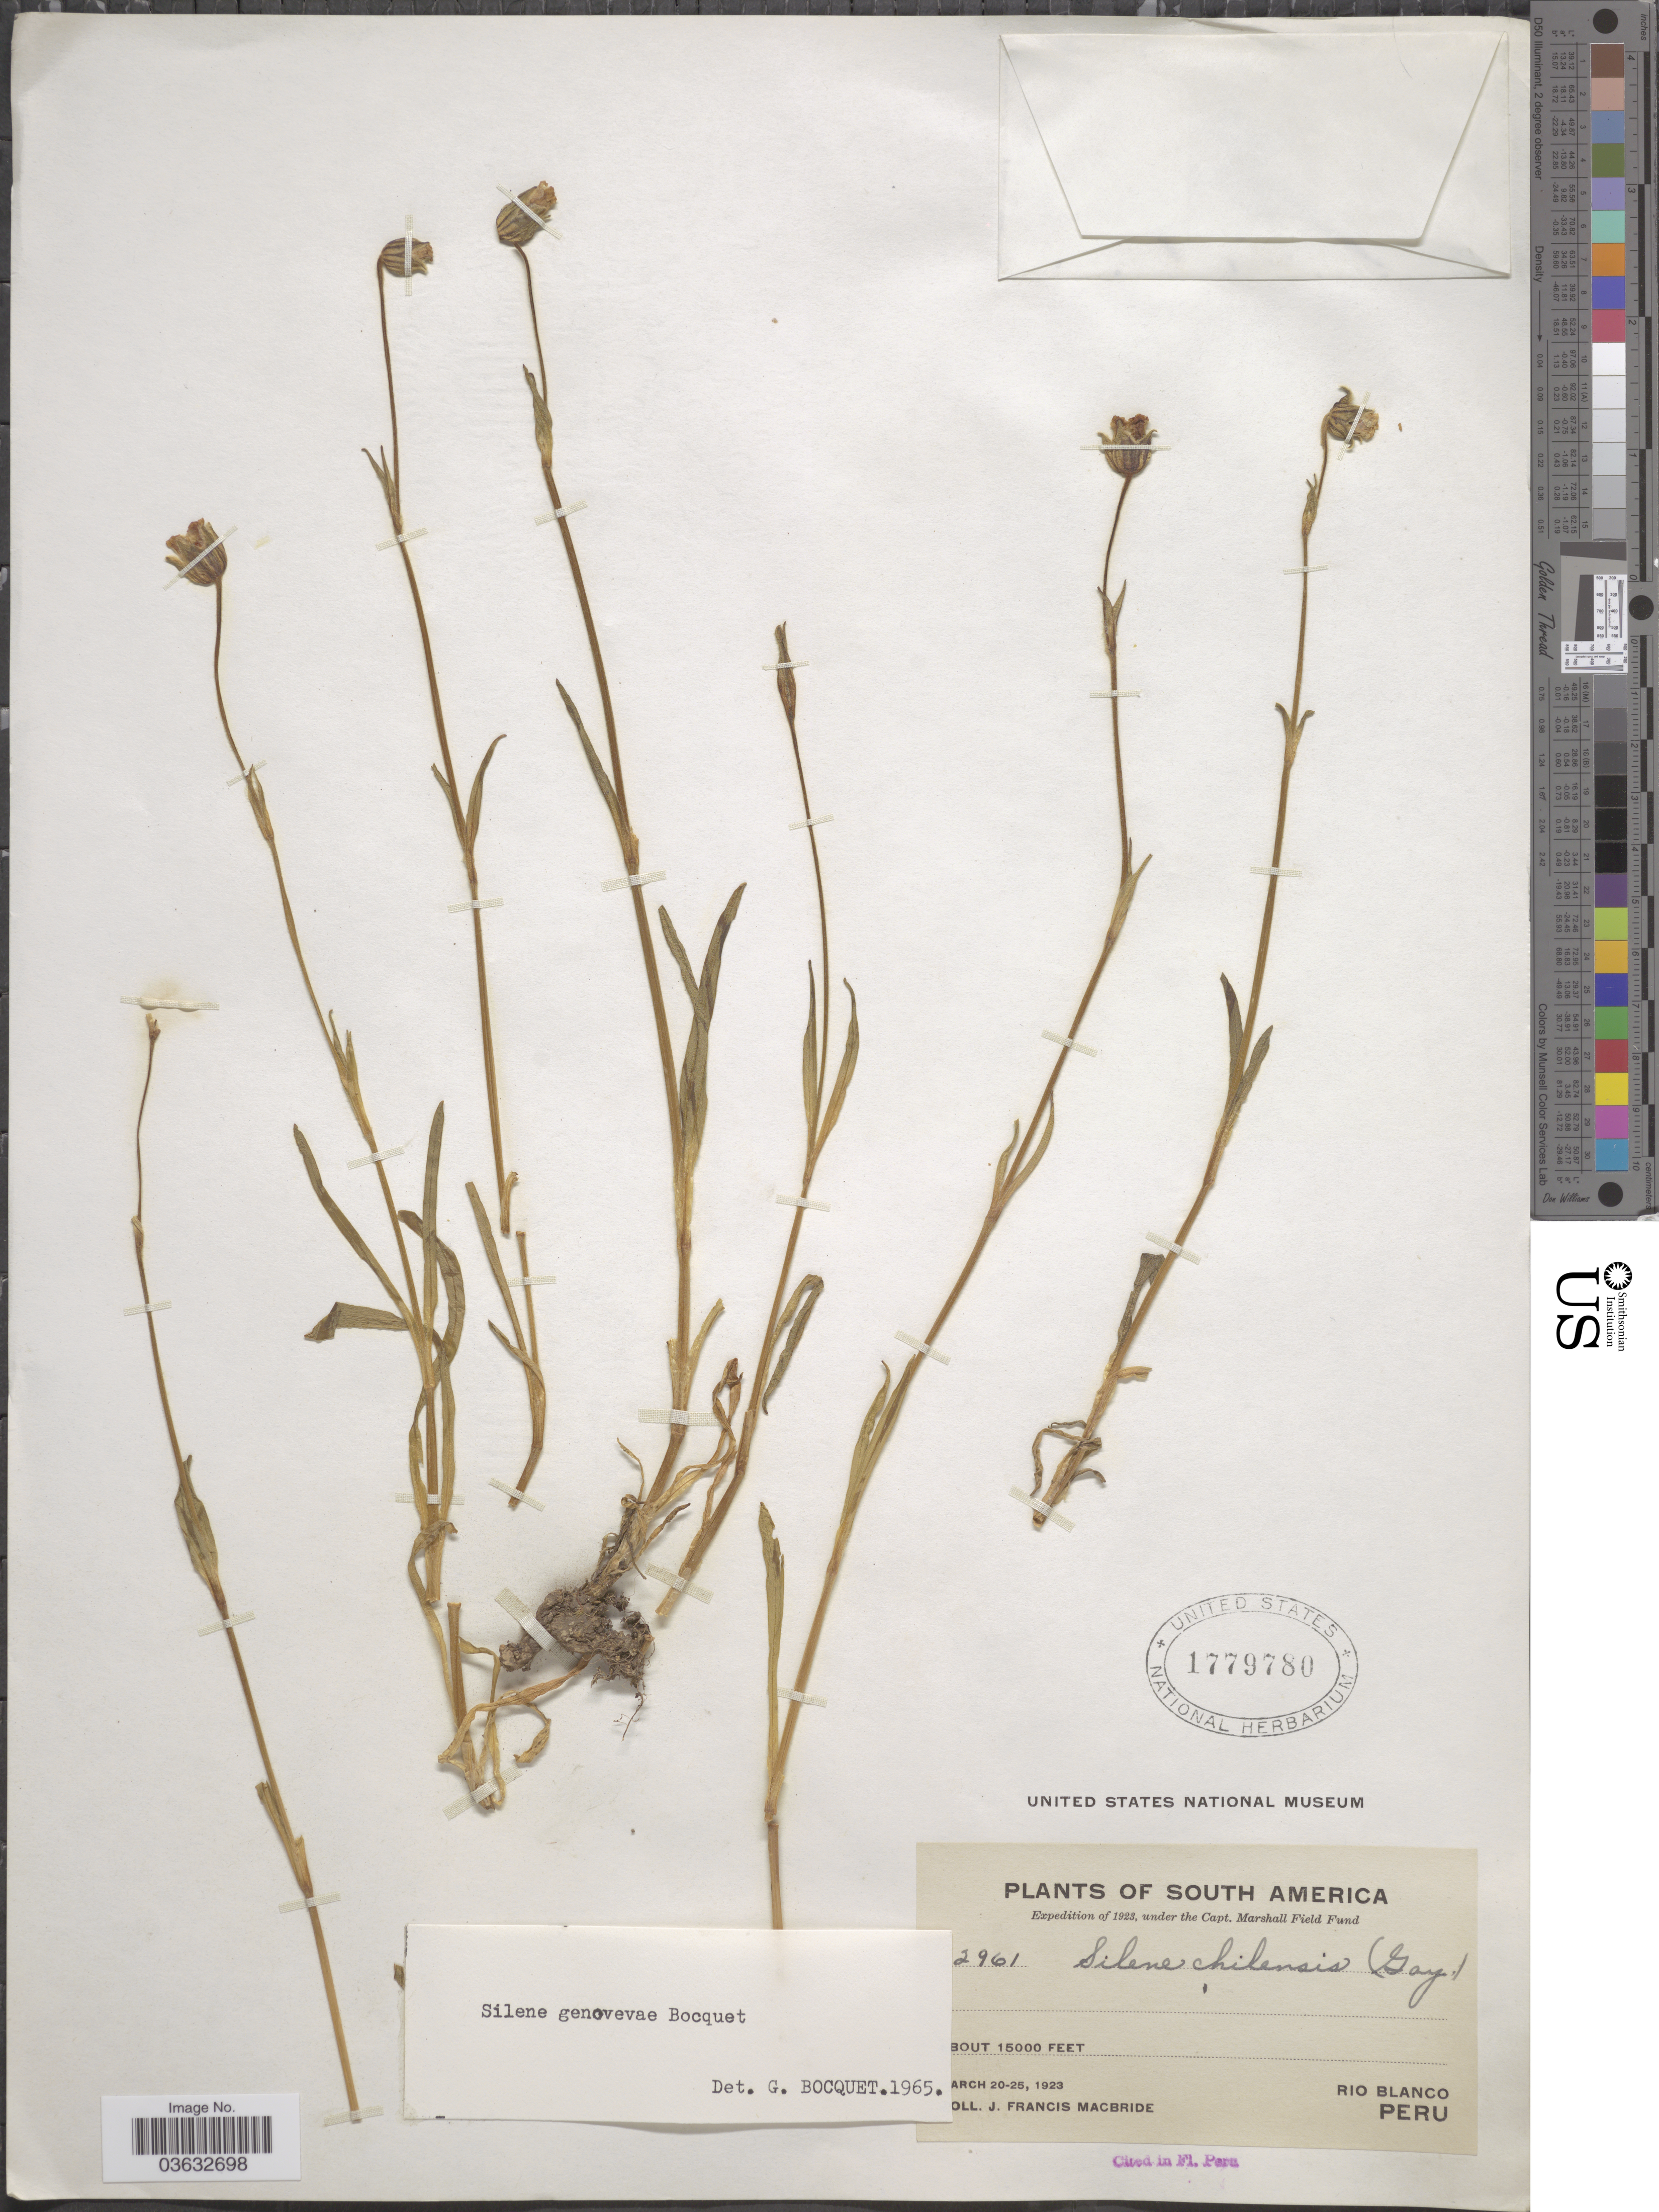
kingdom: Plantae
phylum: Tracheophyta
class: Magnoliopsida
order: Caryophyllales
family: Caryophyllaceae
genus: Silene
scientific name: Silene genovevae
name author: Bocquet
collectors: J. F. Macbride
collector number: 2961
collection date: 1923-03-20/1923-03-25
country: Peru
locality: Rio Blanco.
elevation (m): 4572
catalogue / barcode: US 1779780